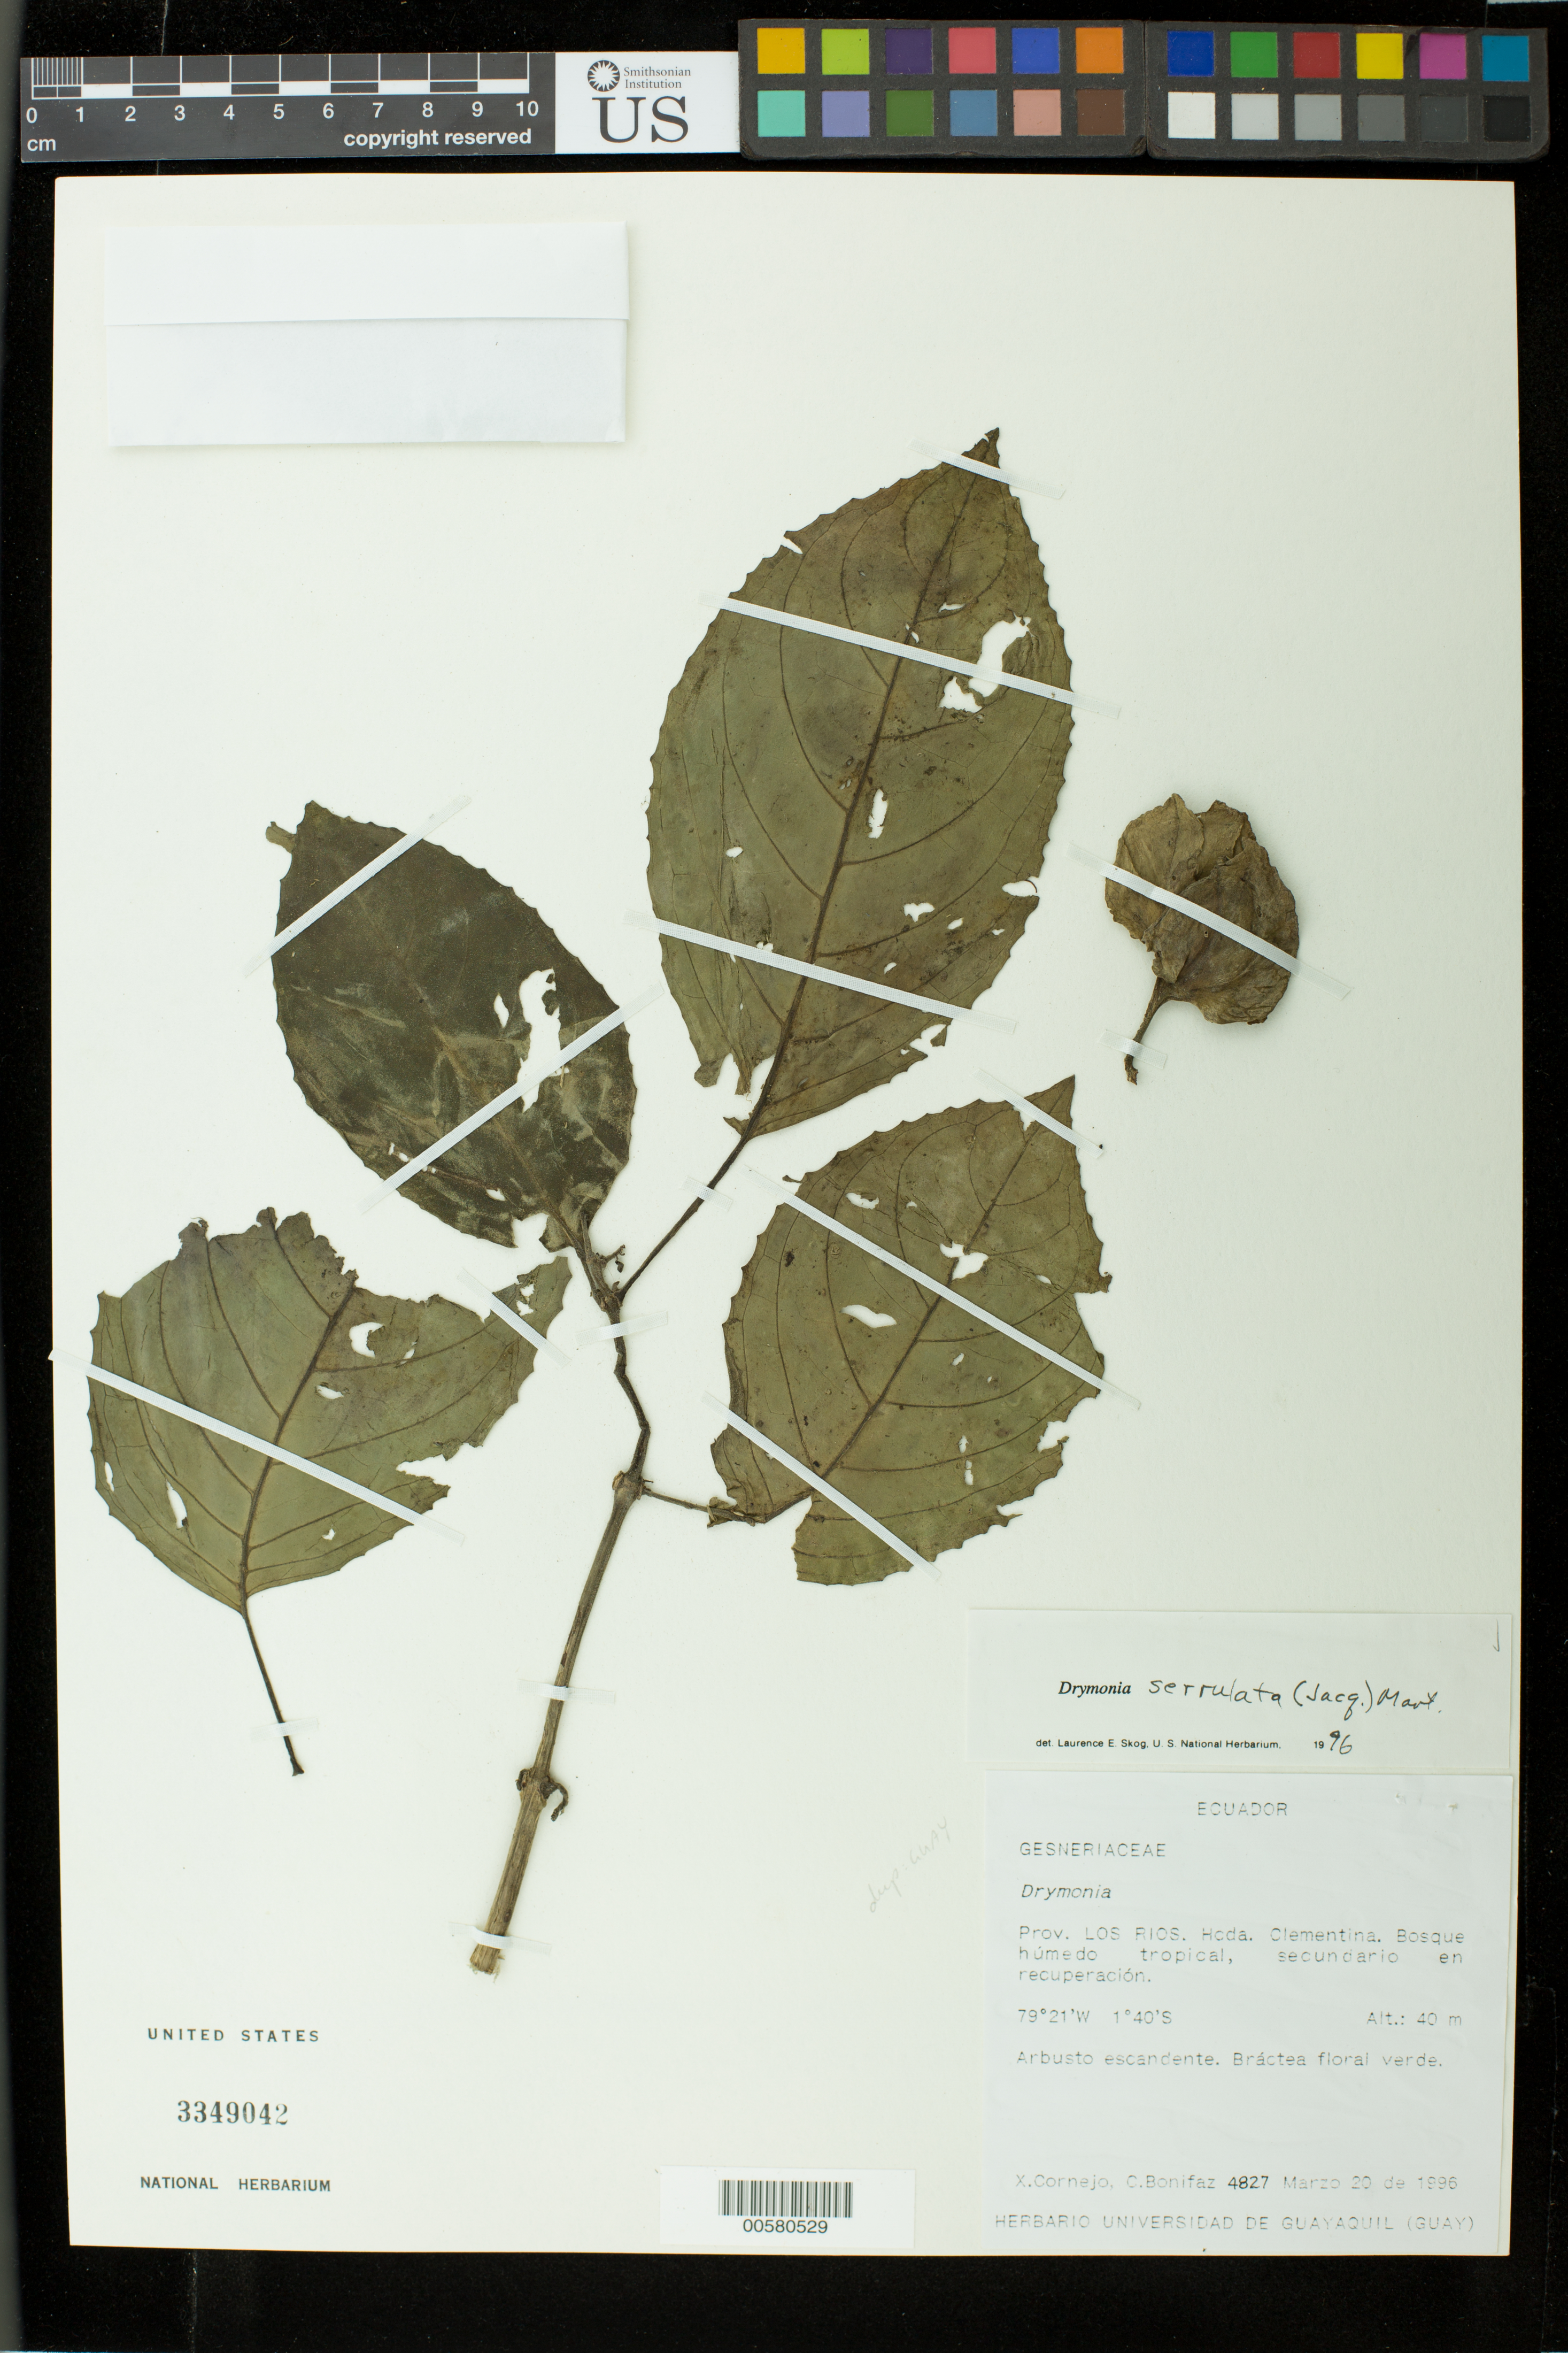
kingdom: Plantae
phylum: Tracheophyta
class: Magnoliopsida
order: Lamiales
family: Gesneriaceae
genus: Drymonia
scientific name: Drymonia serrulata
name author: (Jacq.) Mart.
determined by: Skog, Laurence E.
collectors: X. F. Cornejo & C. Bonifaz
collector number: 4827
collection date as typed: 20 Mar 1996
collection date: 1996-03-20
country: Ecuador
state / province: Los Ríos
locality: Hcda. Clementina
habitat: Bosque húmedo tropical, secundario en recuperación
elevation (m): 40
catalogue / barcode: US 3349042